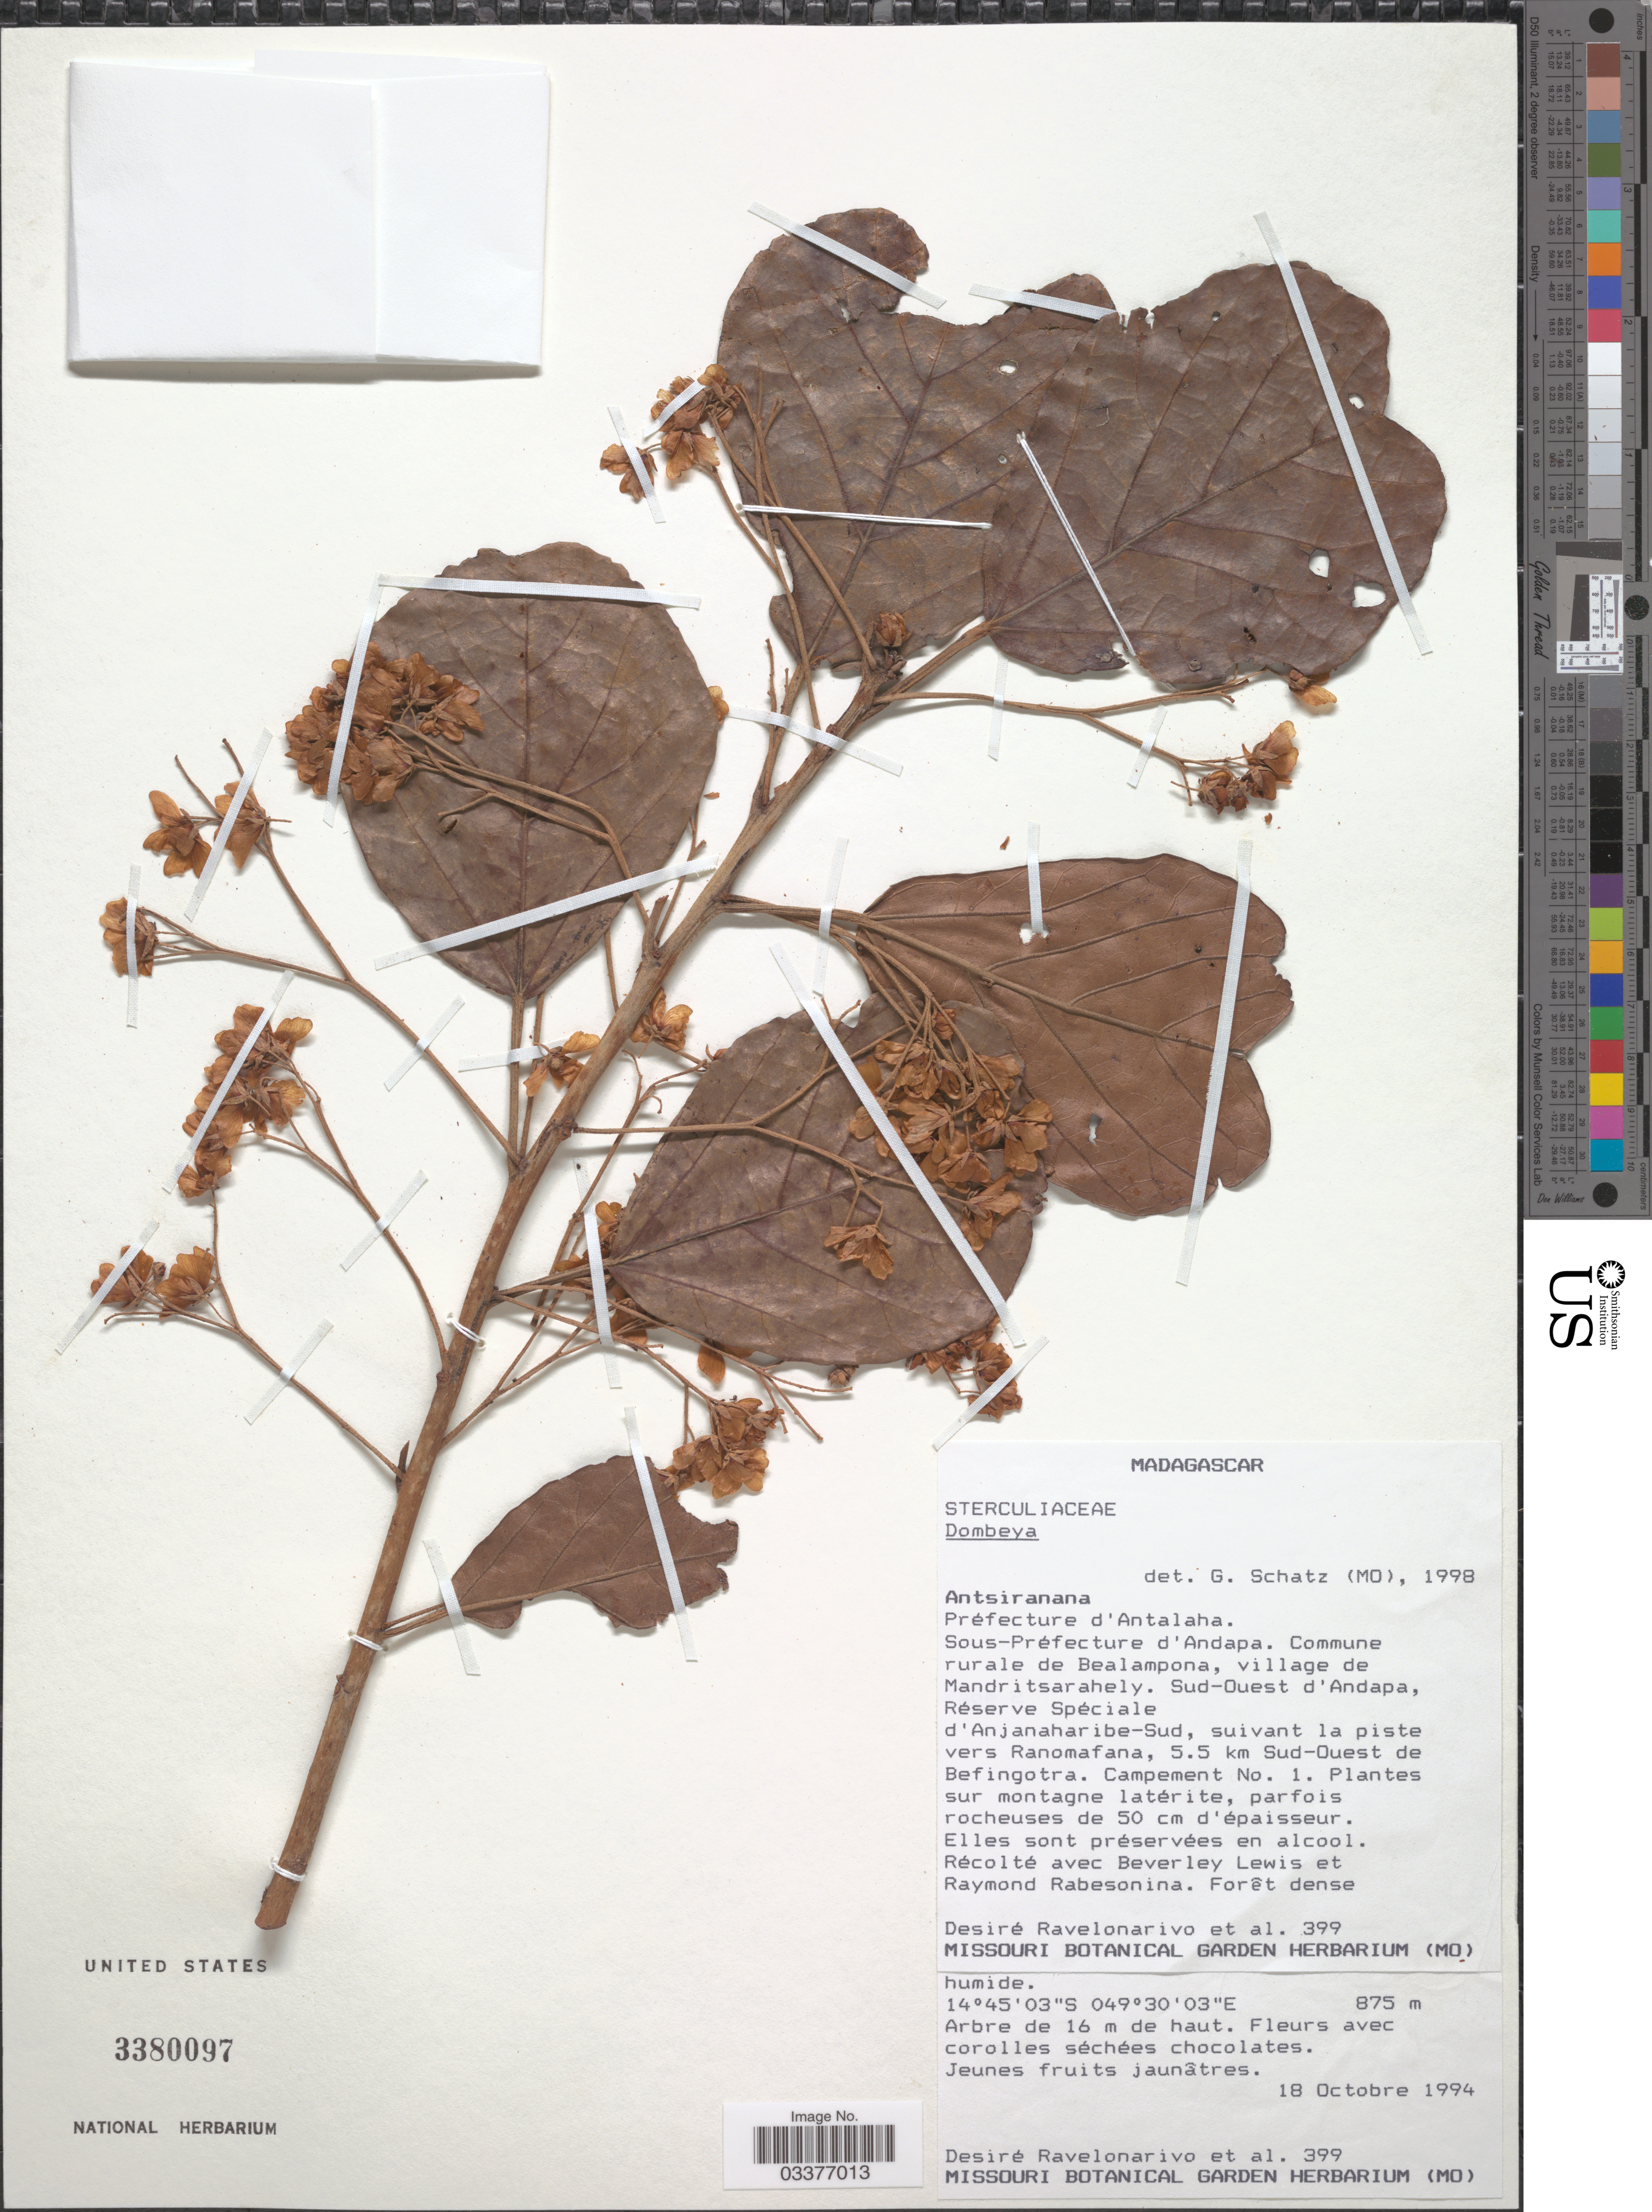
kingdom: Plantae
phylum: Tracheophyta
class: Magnoliopsida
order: Malvales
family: Malvaceae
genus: Dombeya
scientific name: Dombeya sp.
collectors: D. Ravelonarivo, B. A. Lewis & R. Rabesonina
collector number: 399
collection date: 1994-10-18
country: Madagascar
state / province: Sava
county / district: Andapa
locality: Préfecture d'Antalaha. Sous-Préfecture d'Andapa. Commune rurale de Bealampona, village de Mandritsarahely. Sud-Ouest d'Andapa, Réserve Spéciale d'Anjanaharibe-Sud, suivant la piste vers Ranomafana, 5.5 km Sud-Ouest de Befingotra. Campement No. 1.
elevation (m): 875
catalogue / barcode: US 3380097